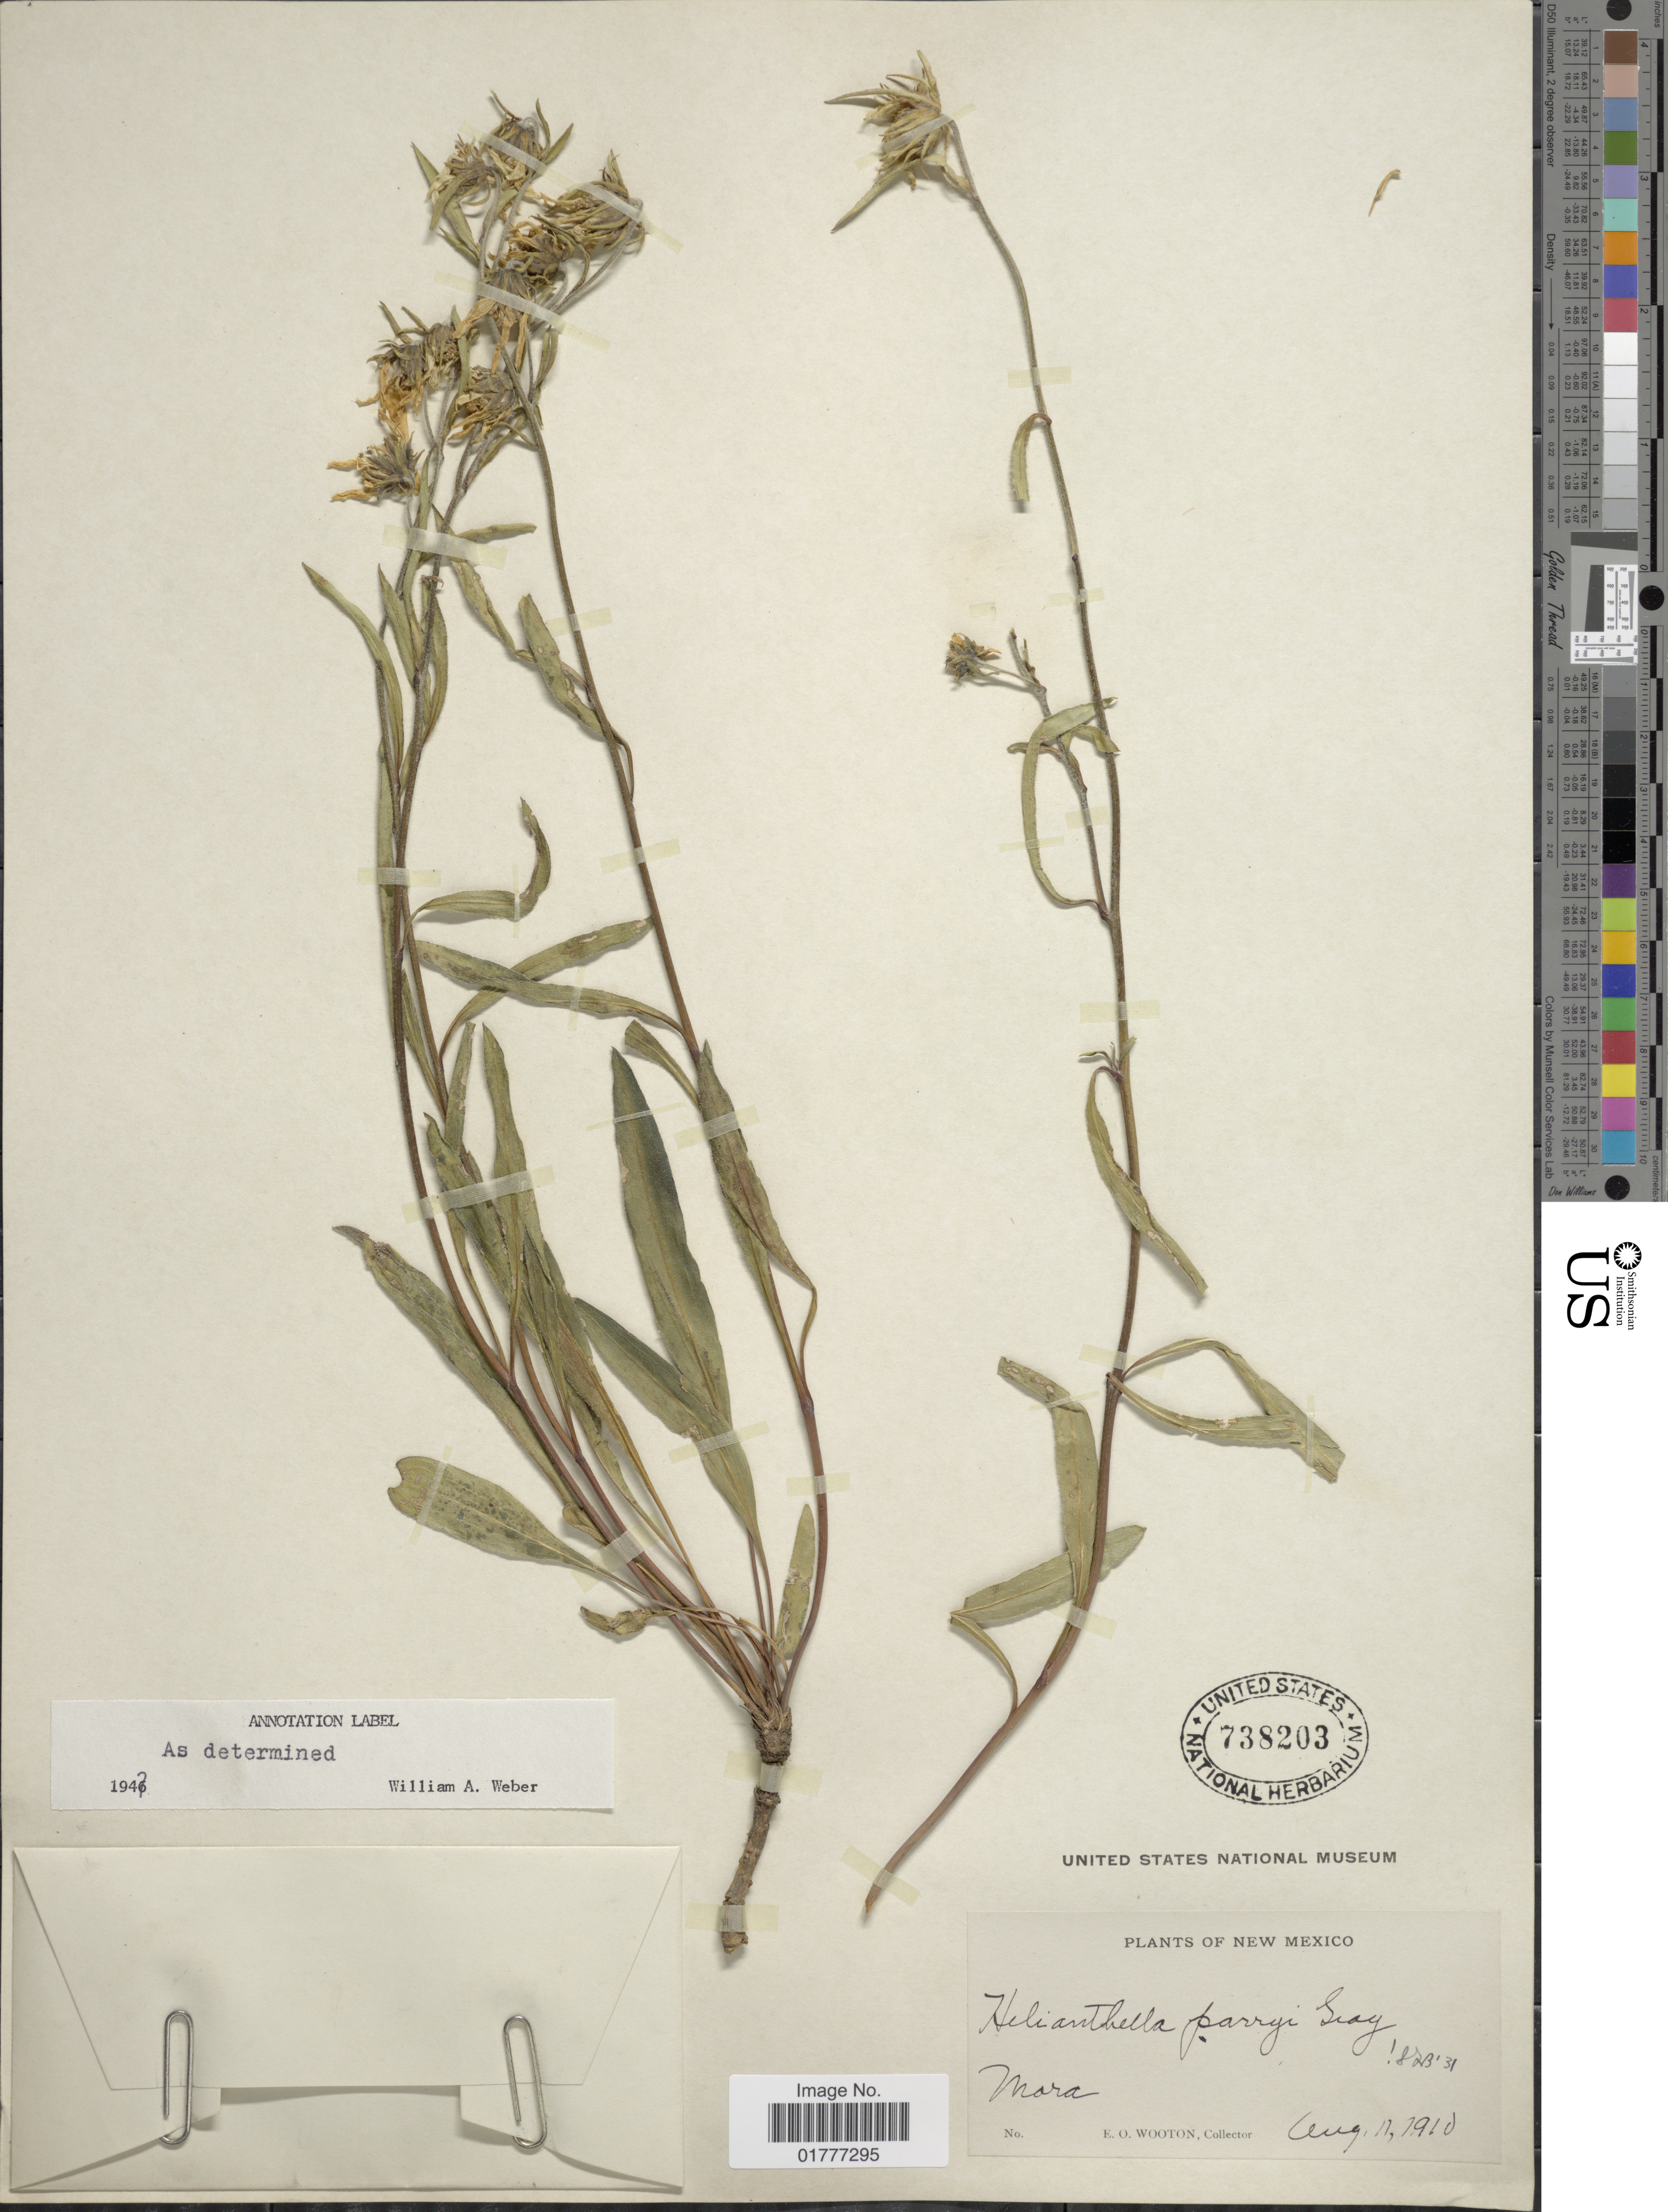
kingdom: Plantae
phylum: Tracheophyta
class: Magnoliopsida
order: Asterales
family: Asteraceae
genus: Helianthella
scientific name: Helianthella parryi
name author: A. Gray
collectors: E. O. Wooton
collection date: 1910-08-11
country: United States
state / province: New Mexico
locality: Mara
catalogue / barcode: US 738203